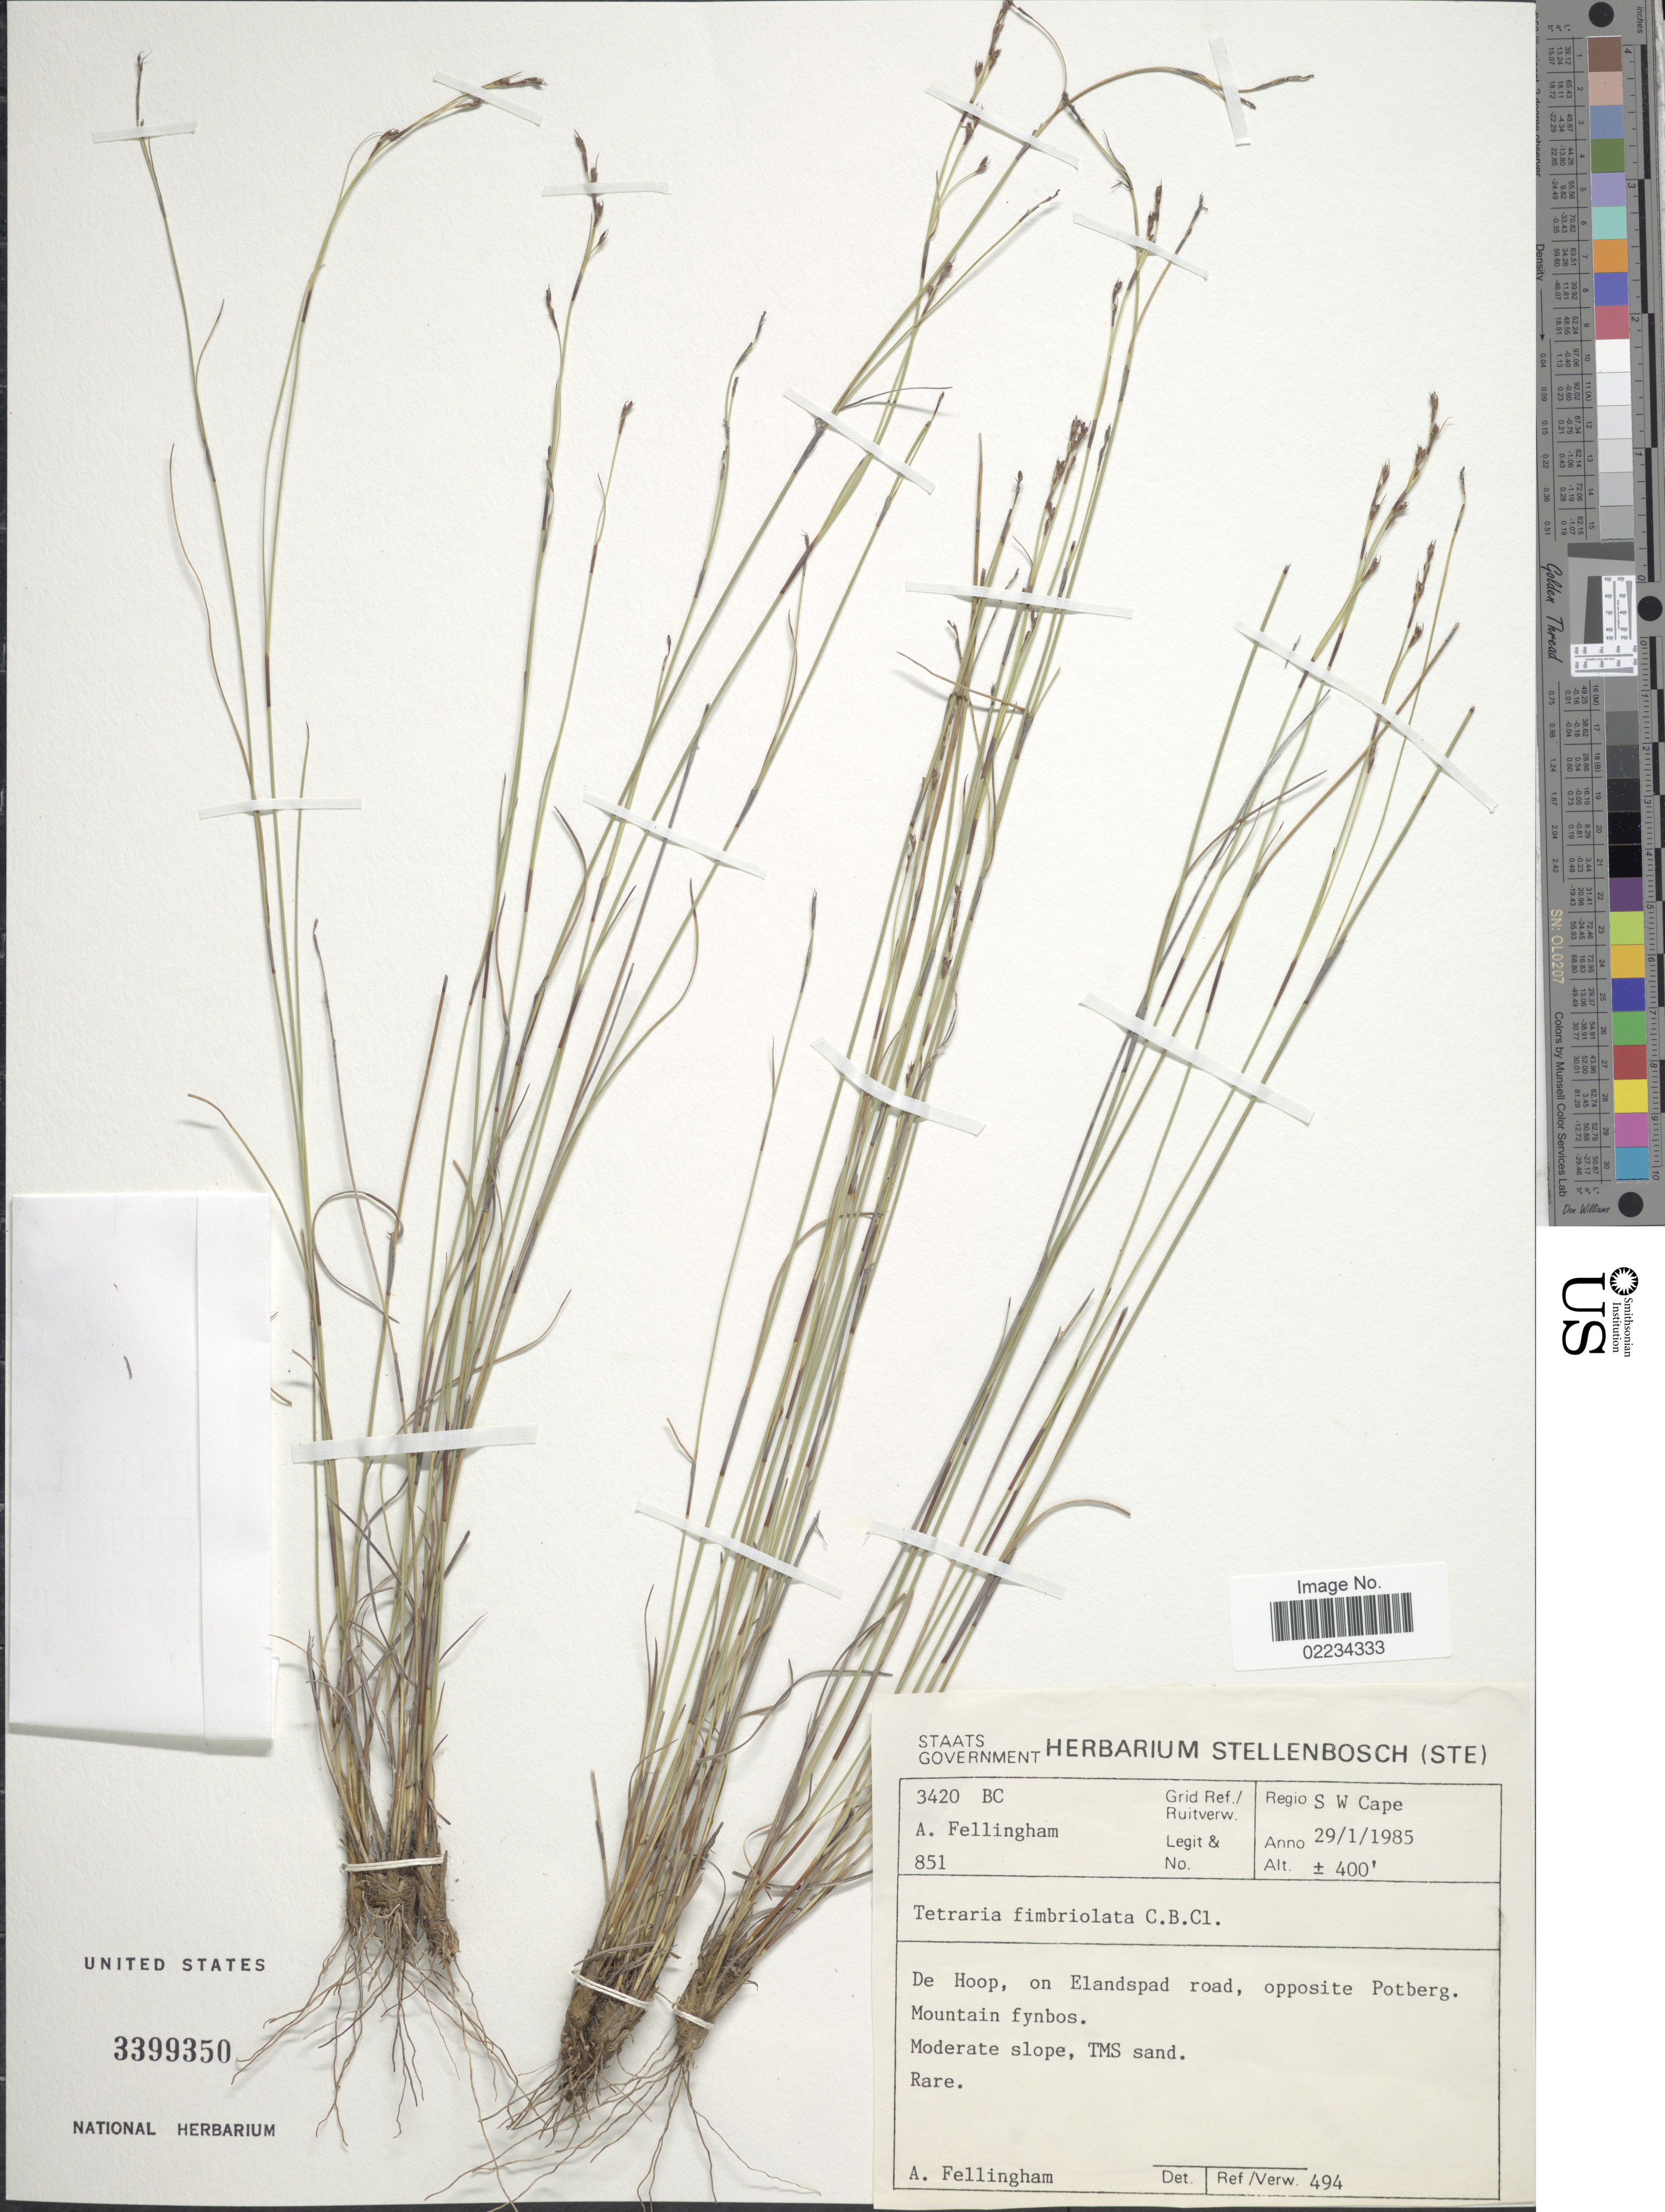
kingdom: Plantae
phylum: Tracheophyta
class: Liliopsida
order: Poales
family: Cyperaceae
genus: Tetraria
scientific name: Tetraria fimbriolata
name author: (Nees) C.B. Clarke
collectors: A. Fellingham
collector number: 851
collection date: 1985-01-29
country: South Africa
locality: Regio S W Cape, De Hoop, on Elandspad road, opposite Potberg. Mountain fynbos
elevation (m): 1219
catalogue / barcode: US 3399350